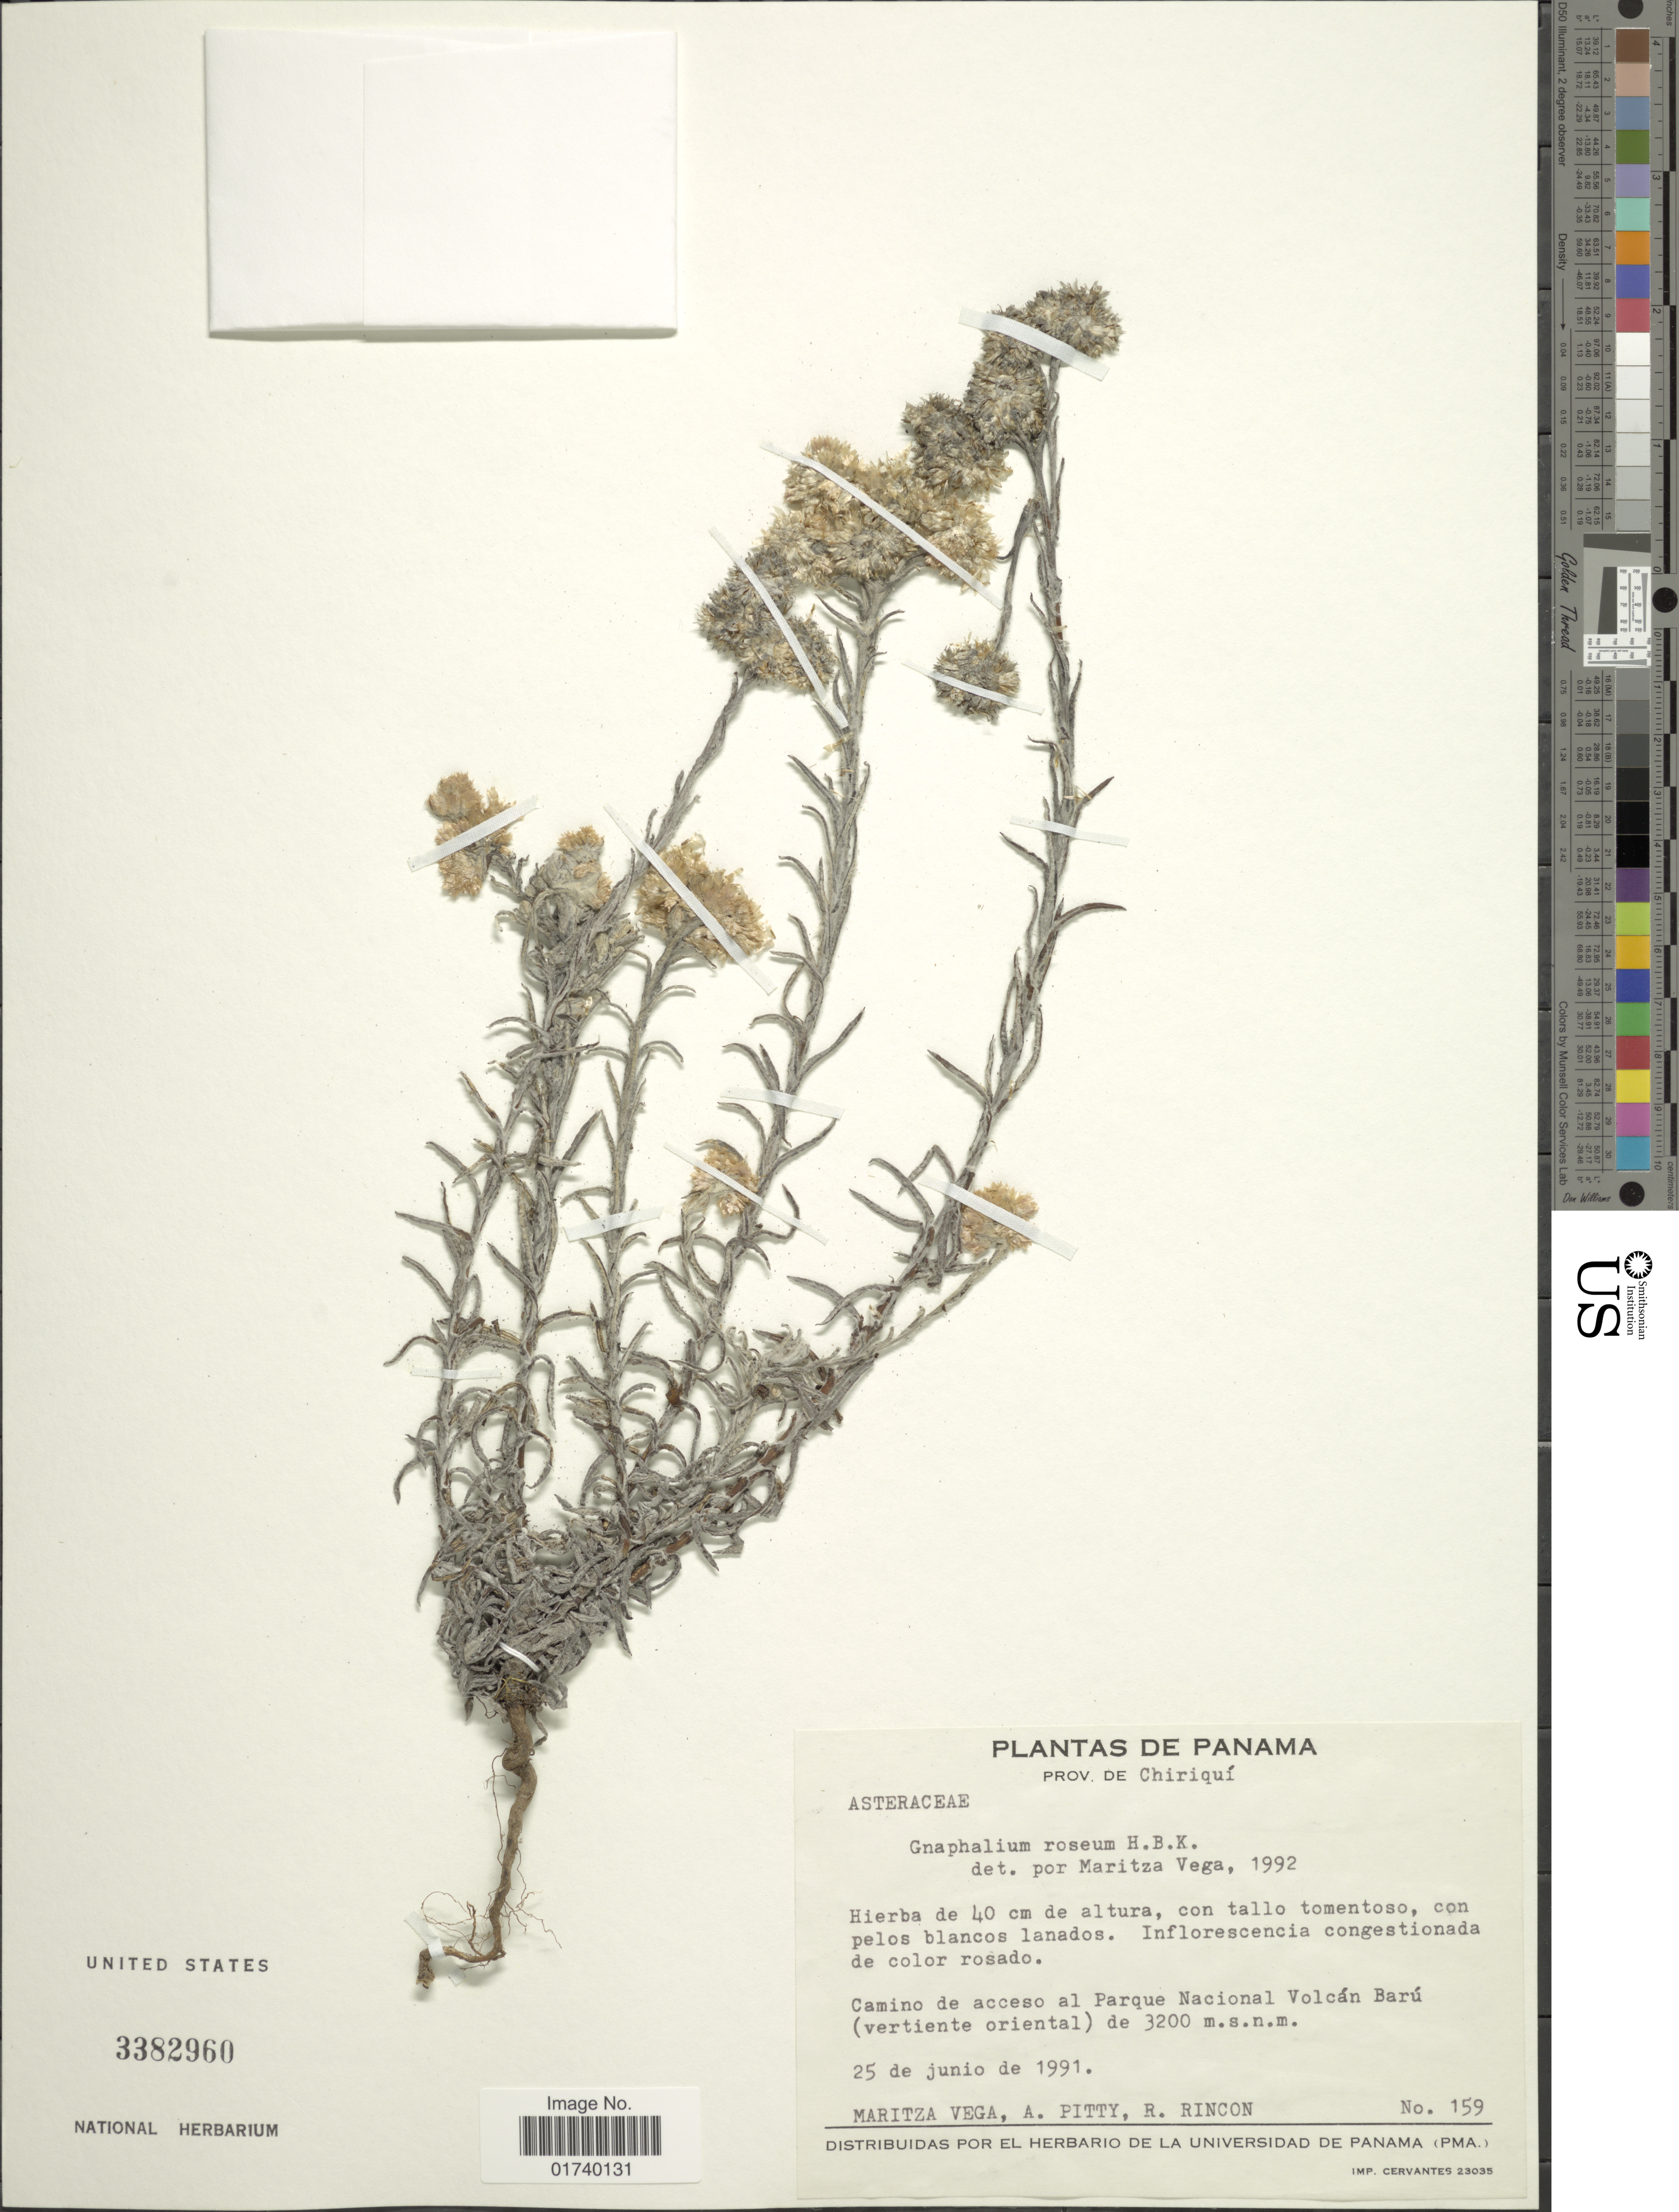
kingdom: Plantae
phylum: Tracheophyta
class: Magnoliopsida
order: Asterales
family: Asteraceae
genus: Pseudognaphalium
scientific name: Pseudognaphalium pruskii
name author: G.L. Nesom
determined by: Nesom, Guy L.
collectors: M. Vega, A. Pitty & R. Rincon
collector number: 159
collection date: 1991-06-25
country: Panama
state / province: Chiriqui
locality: Camino de acceso al Parque Nacional Volcan Baru.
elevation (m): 3200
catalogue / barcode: US 3382960